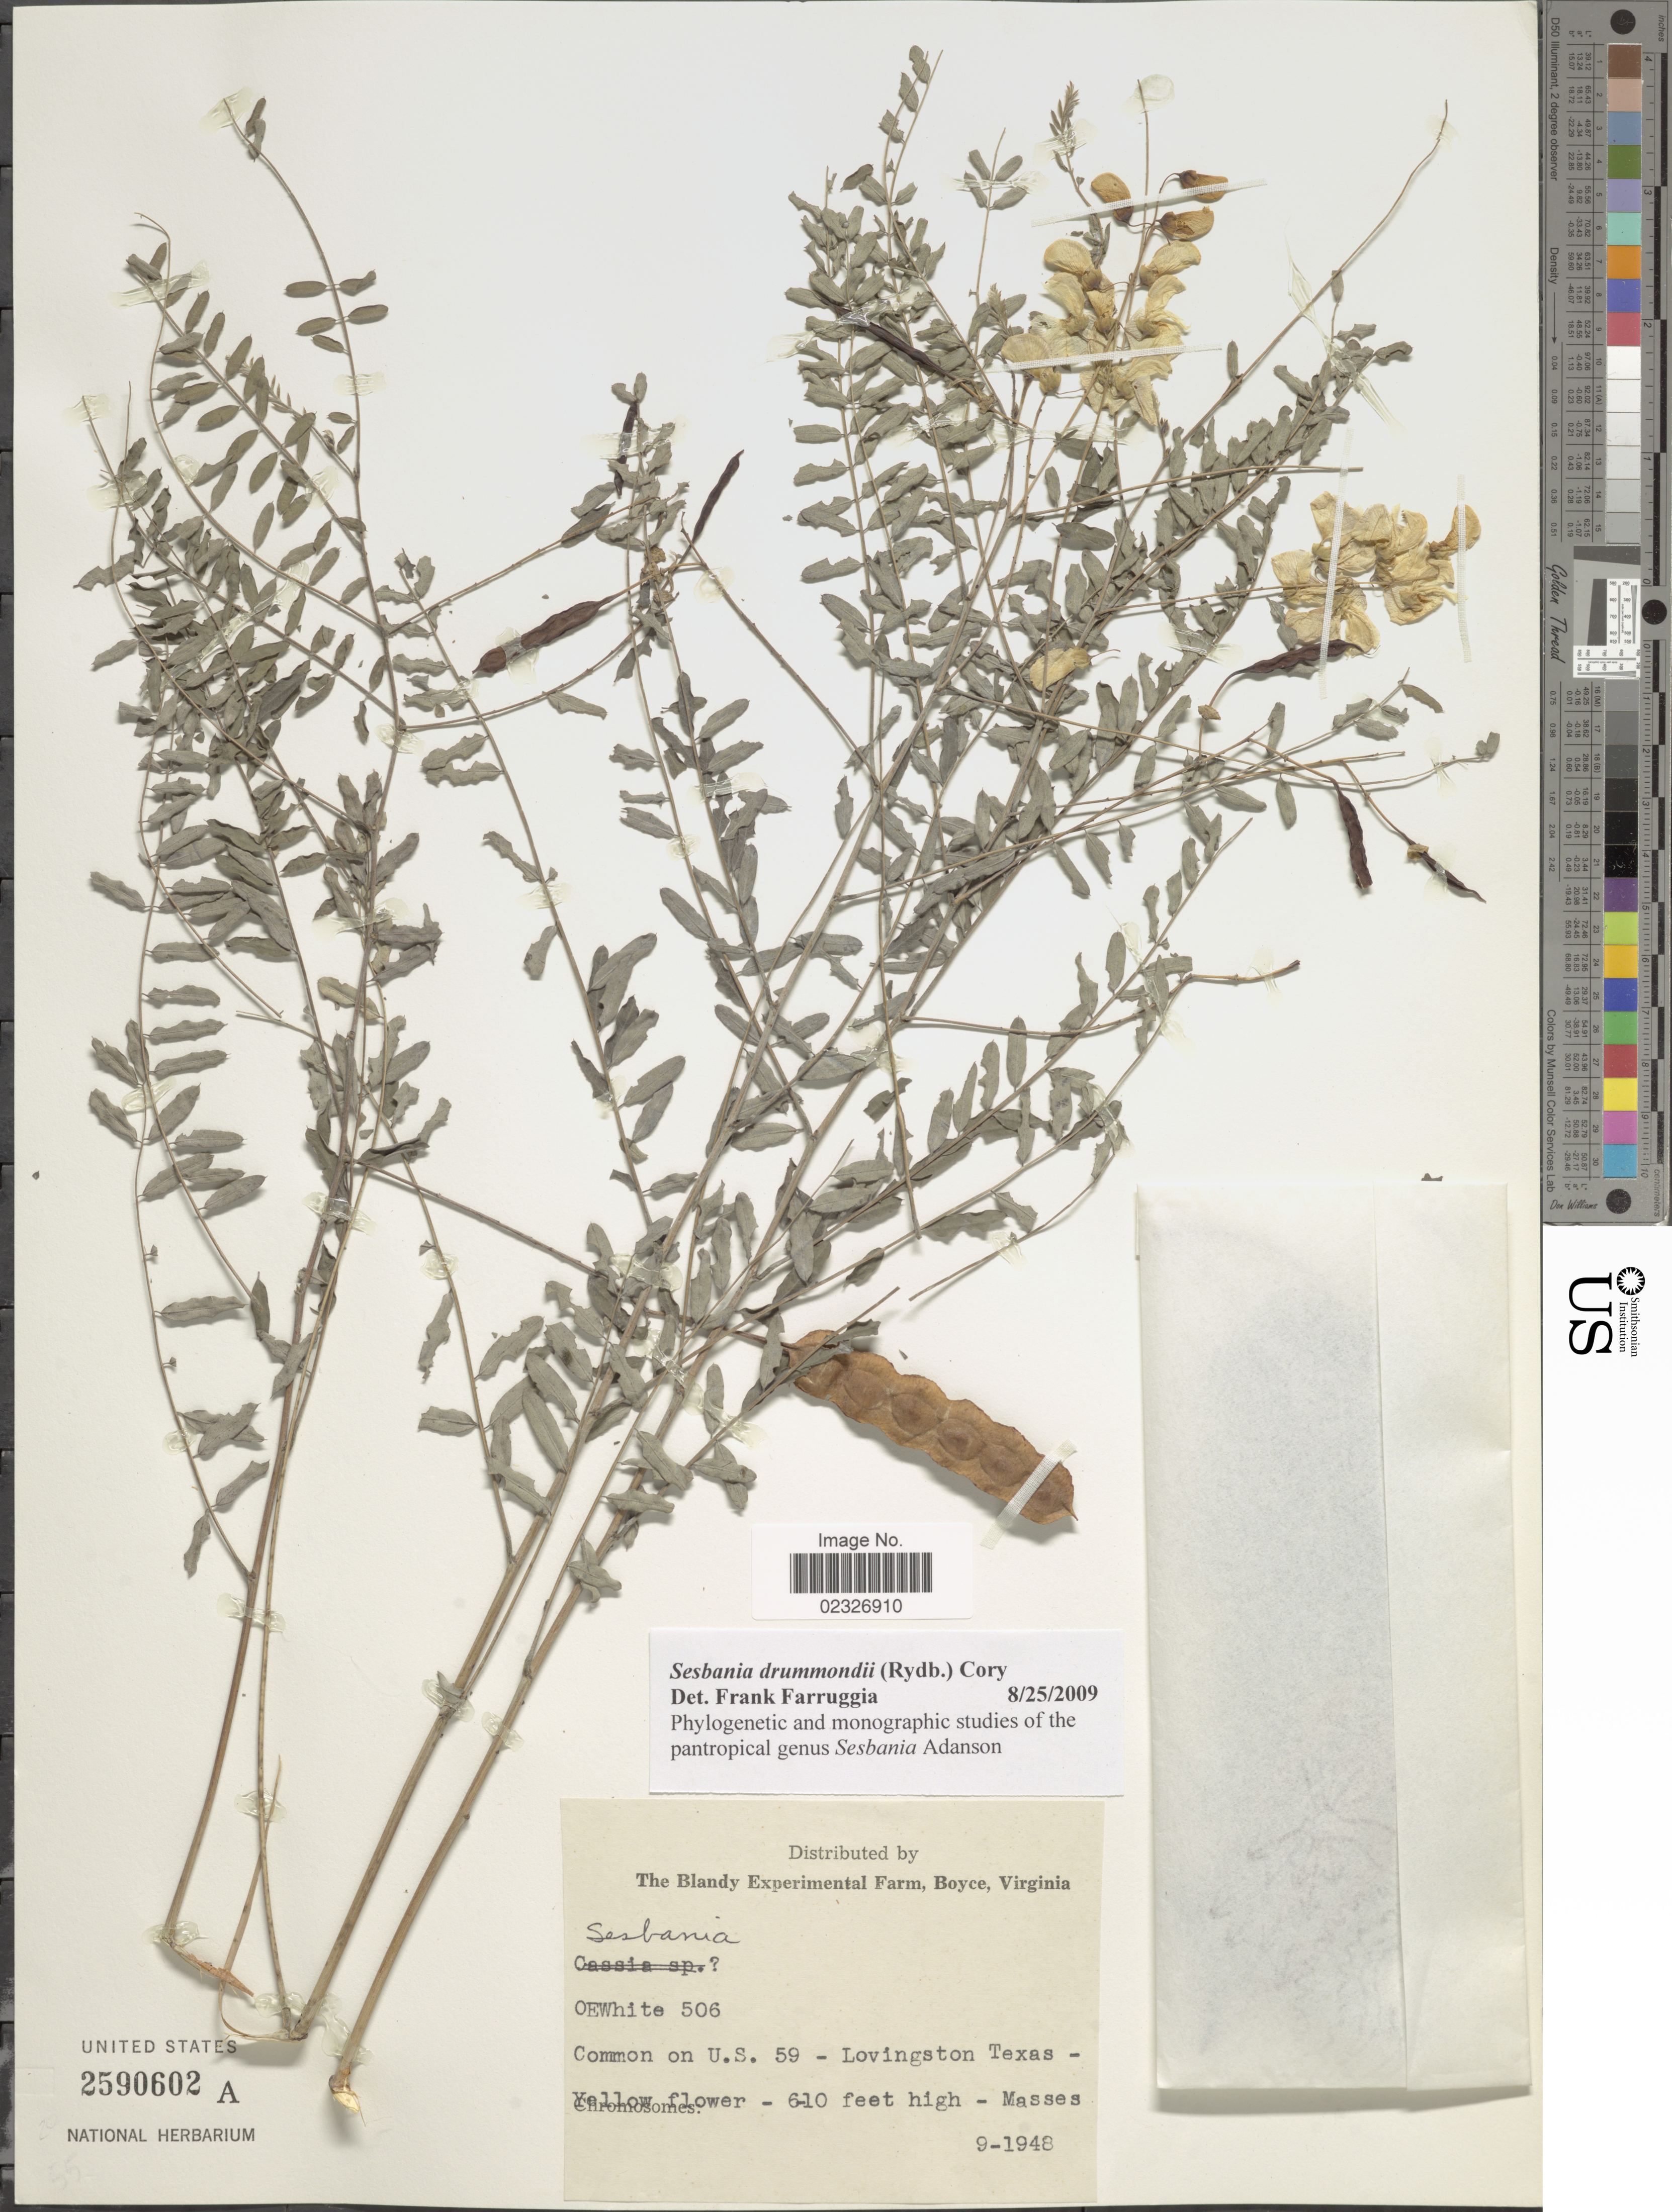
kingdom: Plantae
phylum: Tracheophyta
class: Magnoliopsida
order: Fabales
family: Fabaceae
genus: Sesbania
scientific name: Sesbania drummondii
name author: (Rydb.) Cory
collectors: O. E. White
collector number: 506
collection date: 1948-09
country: United States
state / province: Texas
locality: Common on U.S. 59 - Lovingston Texas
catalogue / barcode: US 2590602A